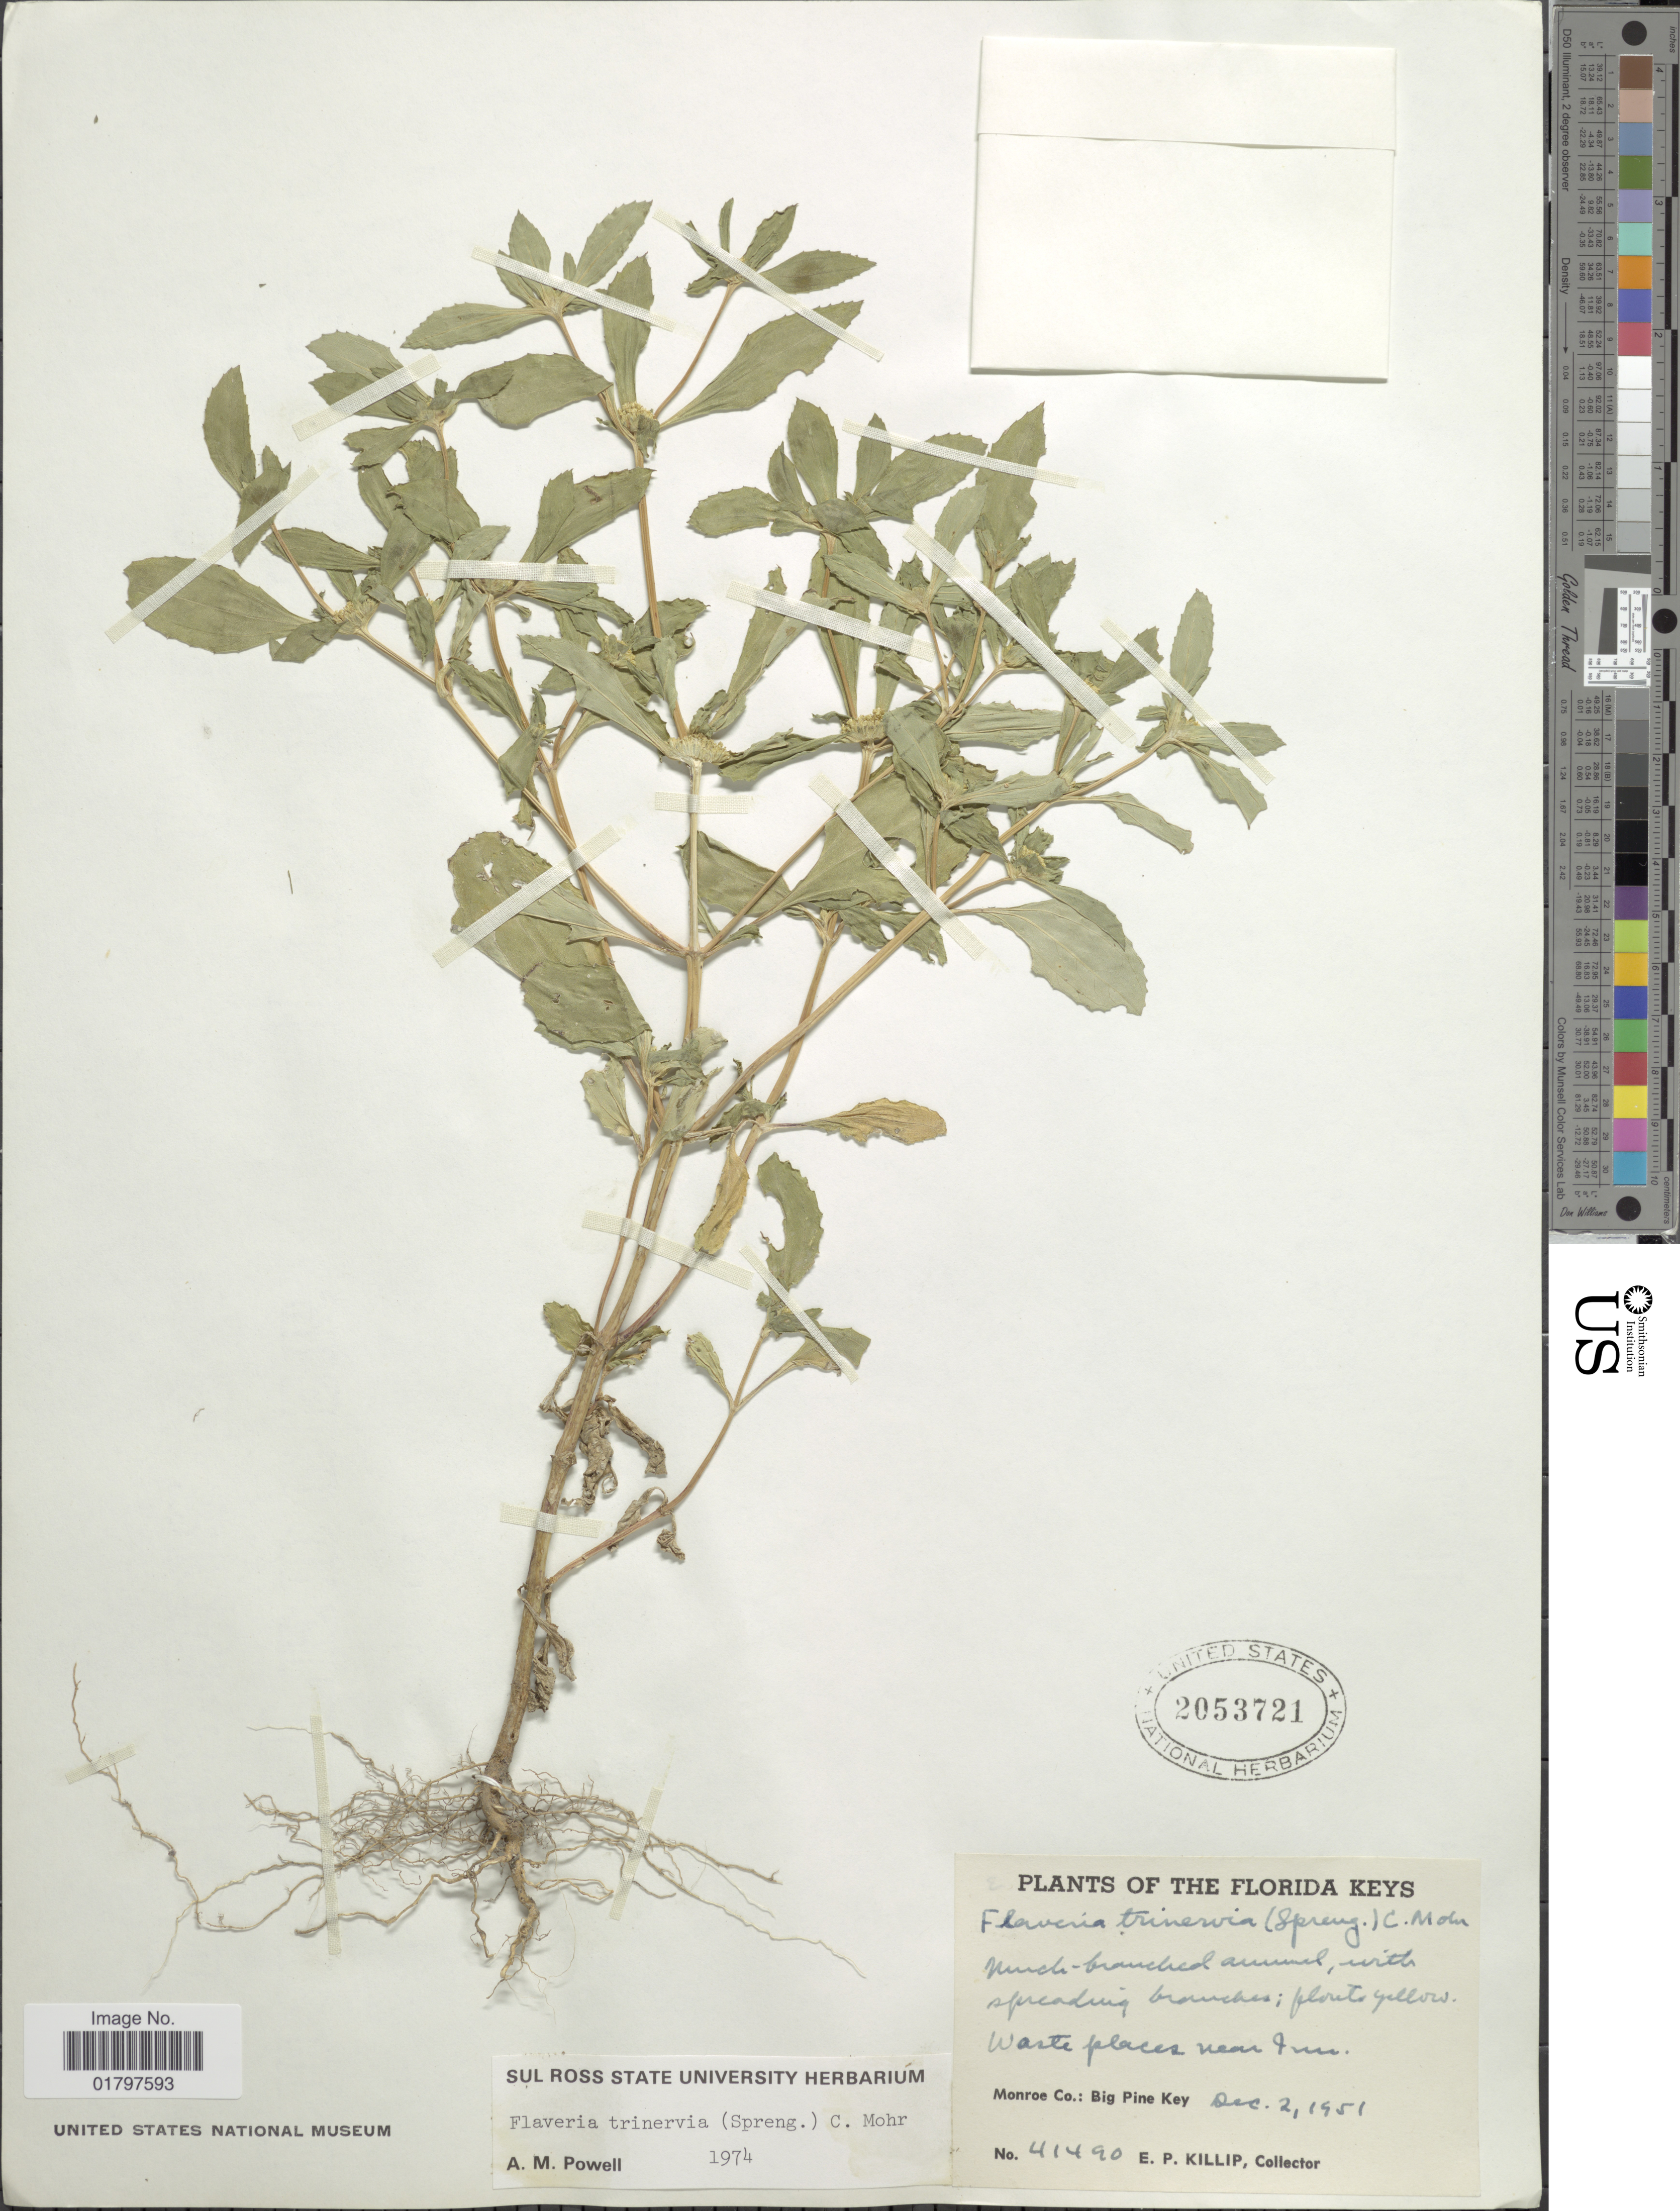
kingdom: Plantae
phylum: Tracheophyta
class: Magnoliopsida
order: Asterales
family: Asteraceae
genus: Flaveria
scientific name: Flaveria trinervia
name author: (Spreng.) C. Mohr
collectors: E. P. Killip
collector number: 41490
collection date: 1951-12-02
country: United States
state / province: Florida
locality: Florida Keys. Waste places near Inn. Monroe Co.: Big Pine Key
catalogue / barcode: US 2053721